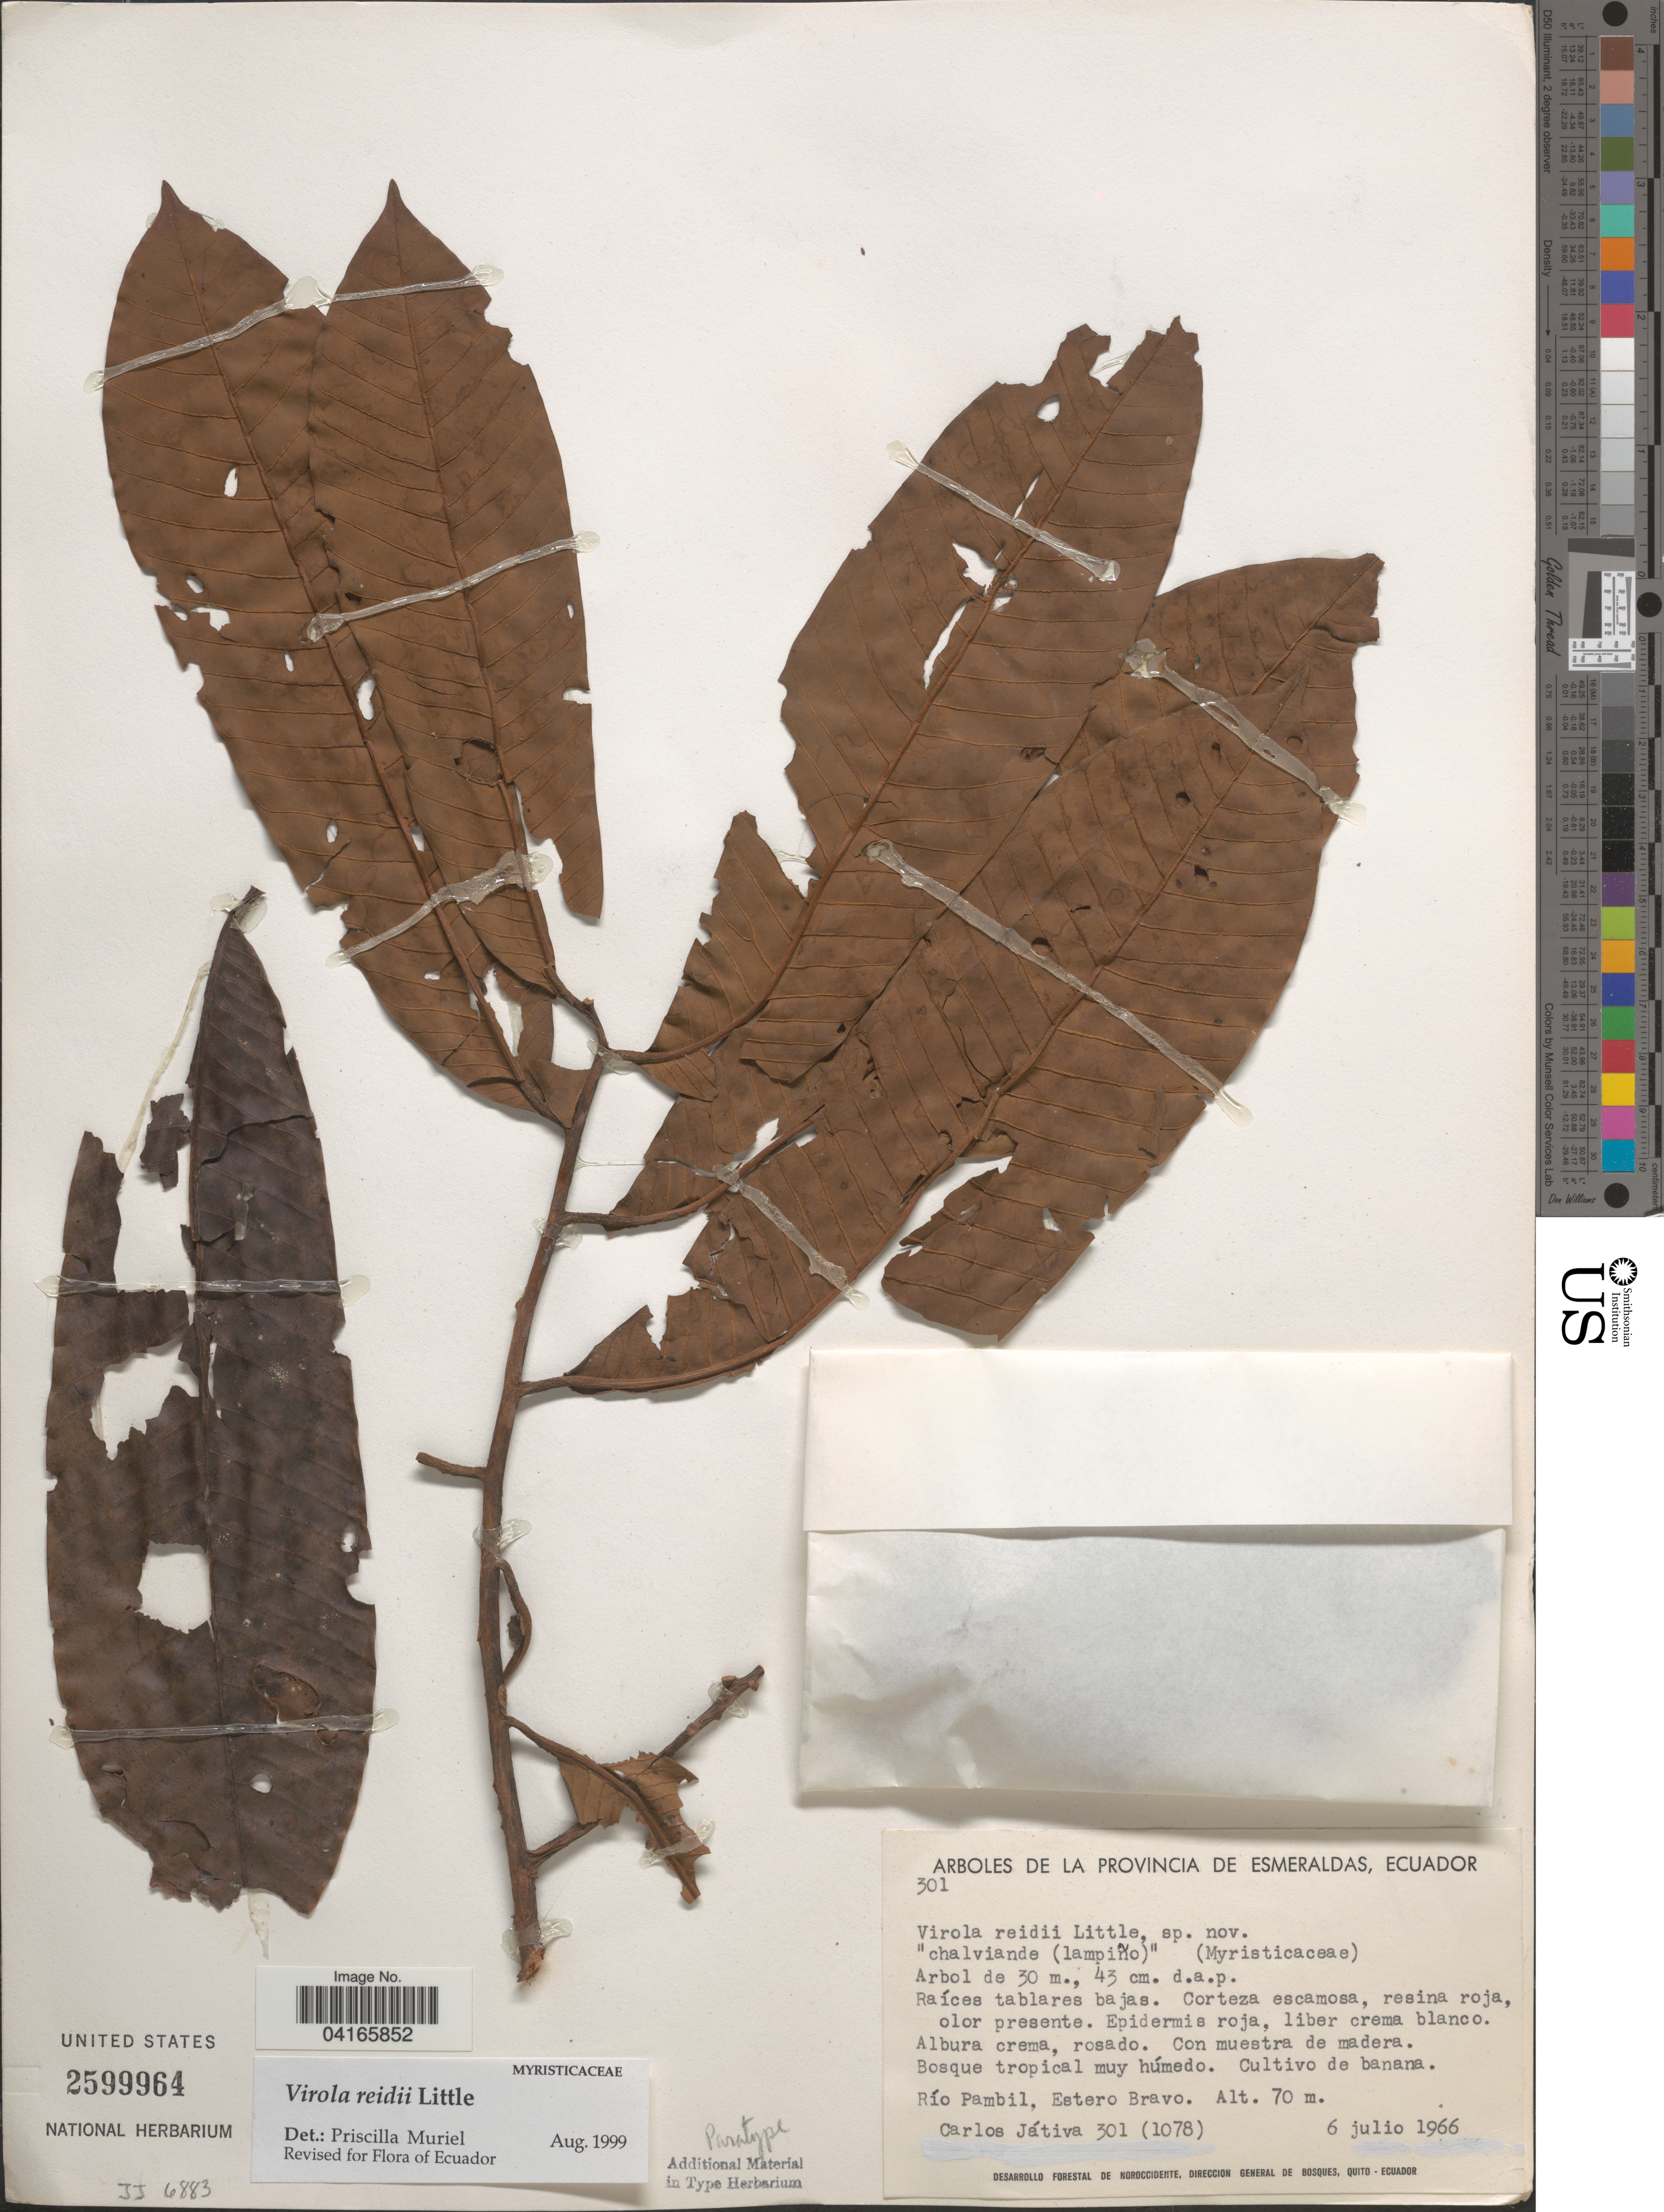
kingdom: Plantae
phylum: Tracheophyta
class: Magnoliopsida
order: Magnoliales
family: Myristicaceae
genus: Virola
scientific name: Virola reidii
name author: Little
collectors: C. D. Játiva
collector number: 301(1078)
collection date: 1966-07-06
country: Ecuador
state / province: Esmeraldas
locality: Río Pambil, Estero Bravo.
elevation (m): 70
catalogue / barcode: US 2599964